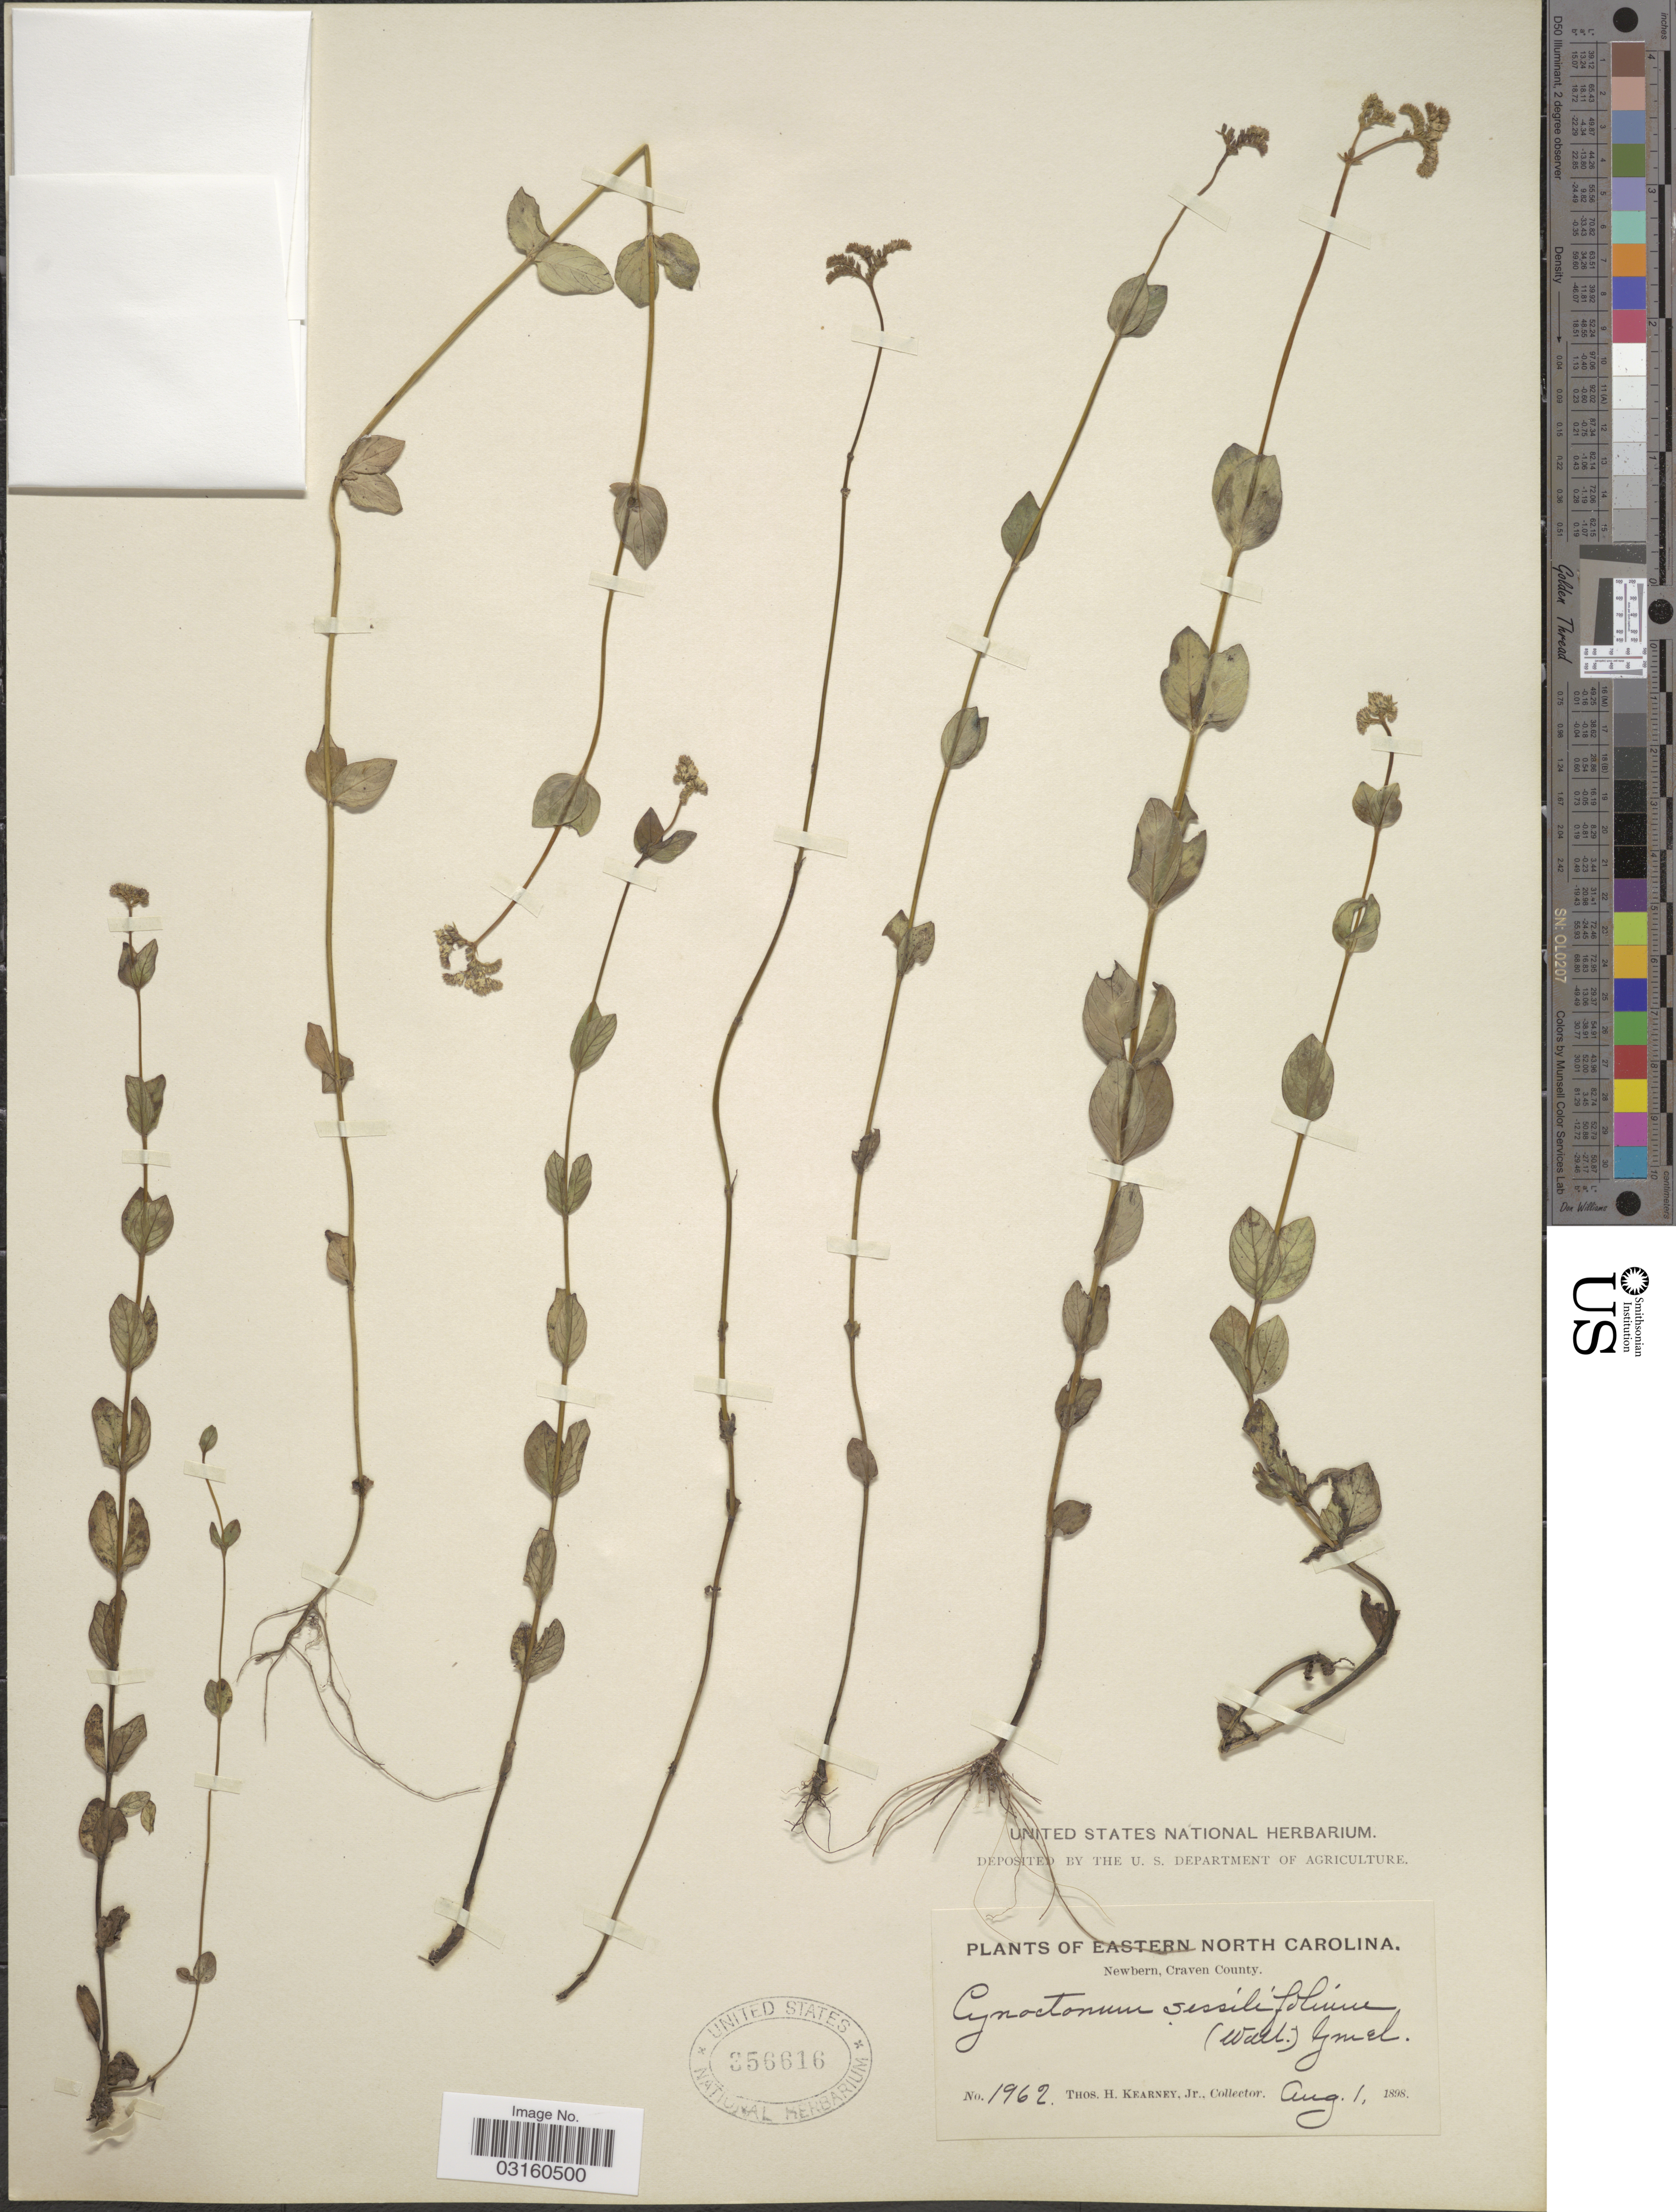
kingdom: Plantae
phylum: Tracheophyta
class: Magnoliopsida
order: Gentianales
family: Loganiaceae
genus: Mitreola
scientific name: Mitreola sessilifolia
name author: (J.F. Gmel.) G. Don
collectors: T. H. Kearney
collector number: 1962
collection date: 1898-08-01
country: United States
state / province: North Carolina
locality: Eastern North Carolina. Newbern, Craven County.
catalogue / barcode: US 356616